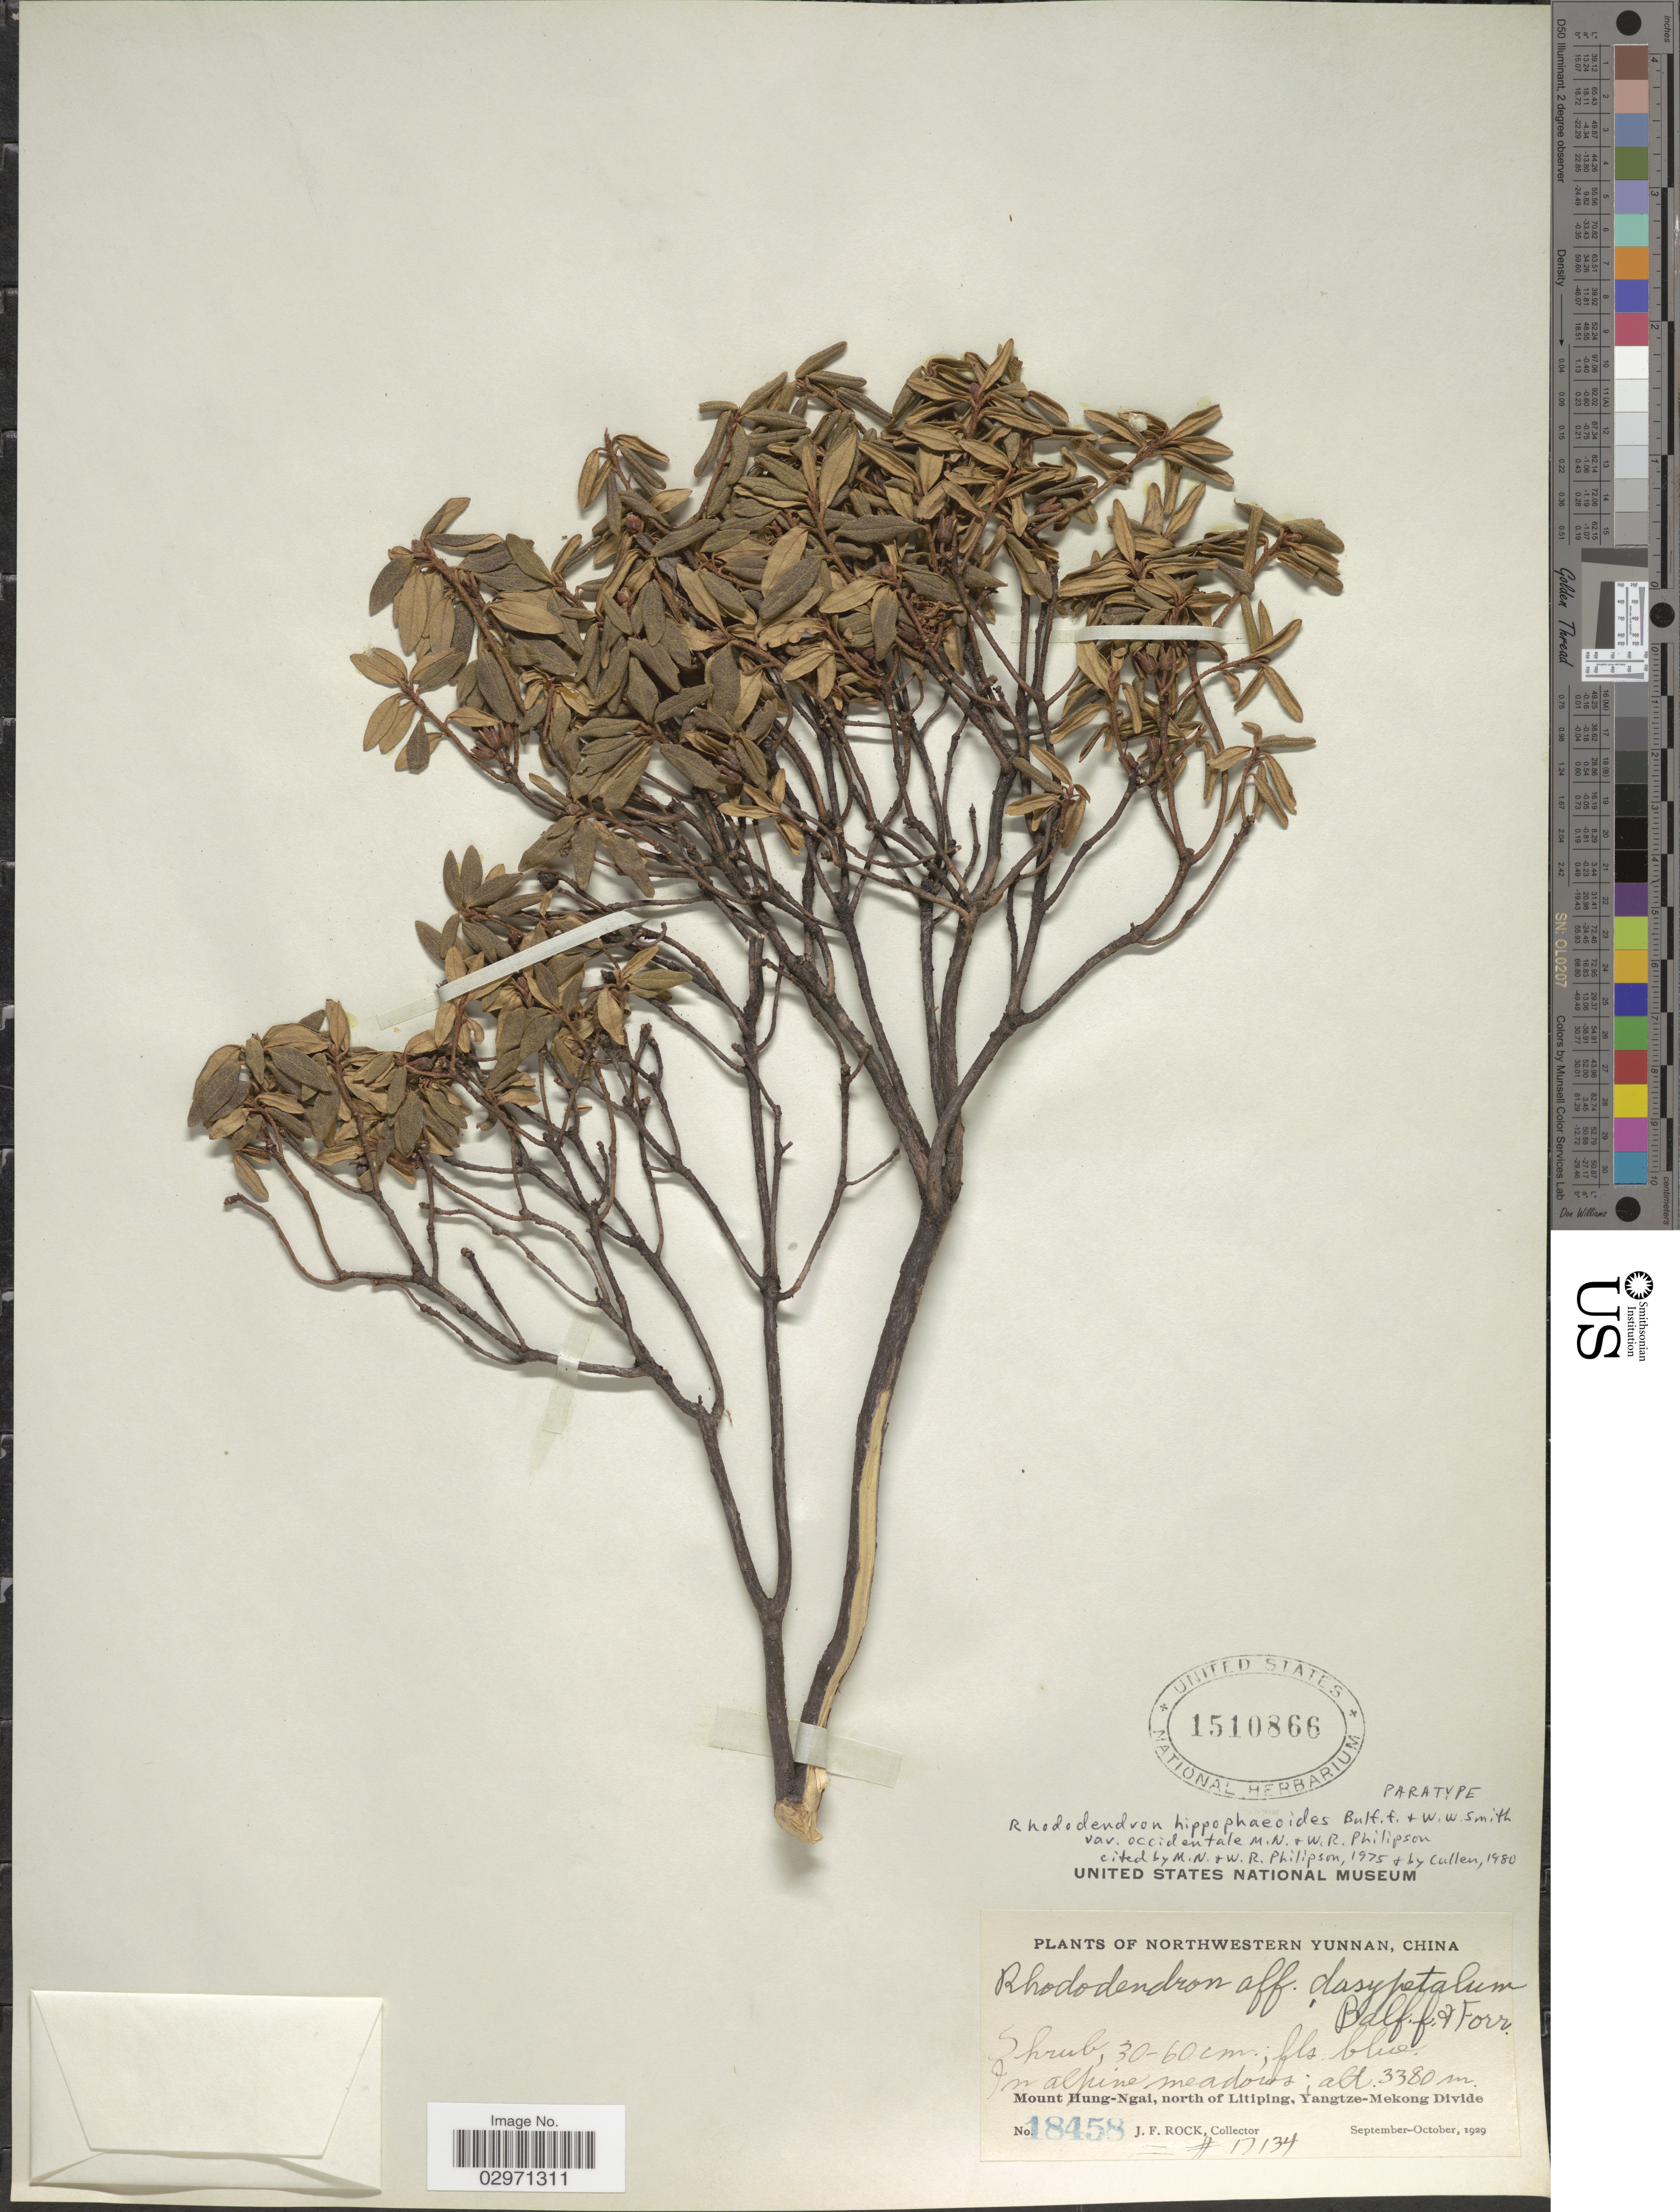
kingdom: Plantae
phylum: Tracheophyta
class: Magnoliopsida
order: Ericales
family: Ericaceae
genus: Rhododendron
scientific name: Rhododendron hippophaeoides var. occidentale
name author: M. N. Philipson & Philipson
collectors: J. Rock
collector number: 18458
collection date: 1929-09/1929-10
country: China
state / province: Yunnan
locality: Northwestern Yunnan. In alpine meadows. Mount Hung-Ngai, north of Litiping. Yangtze-Mekong Divide.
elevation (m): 3380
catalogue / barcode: US 1510866